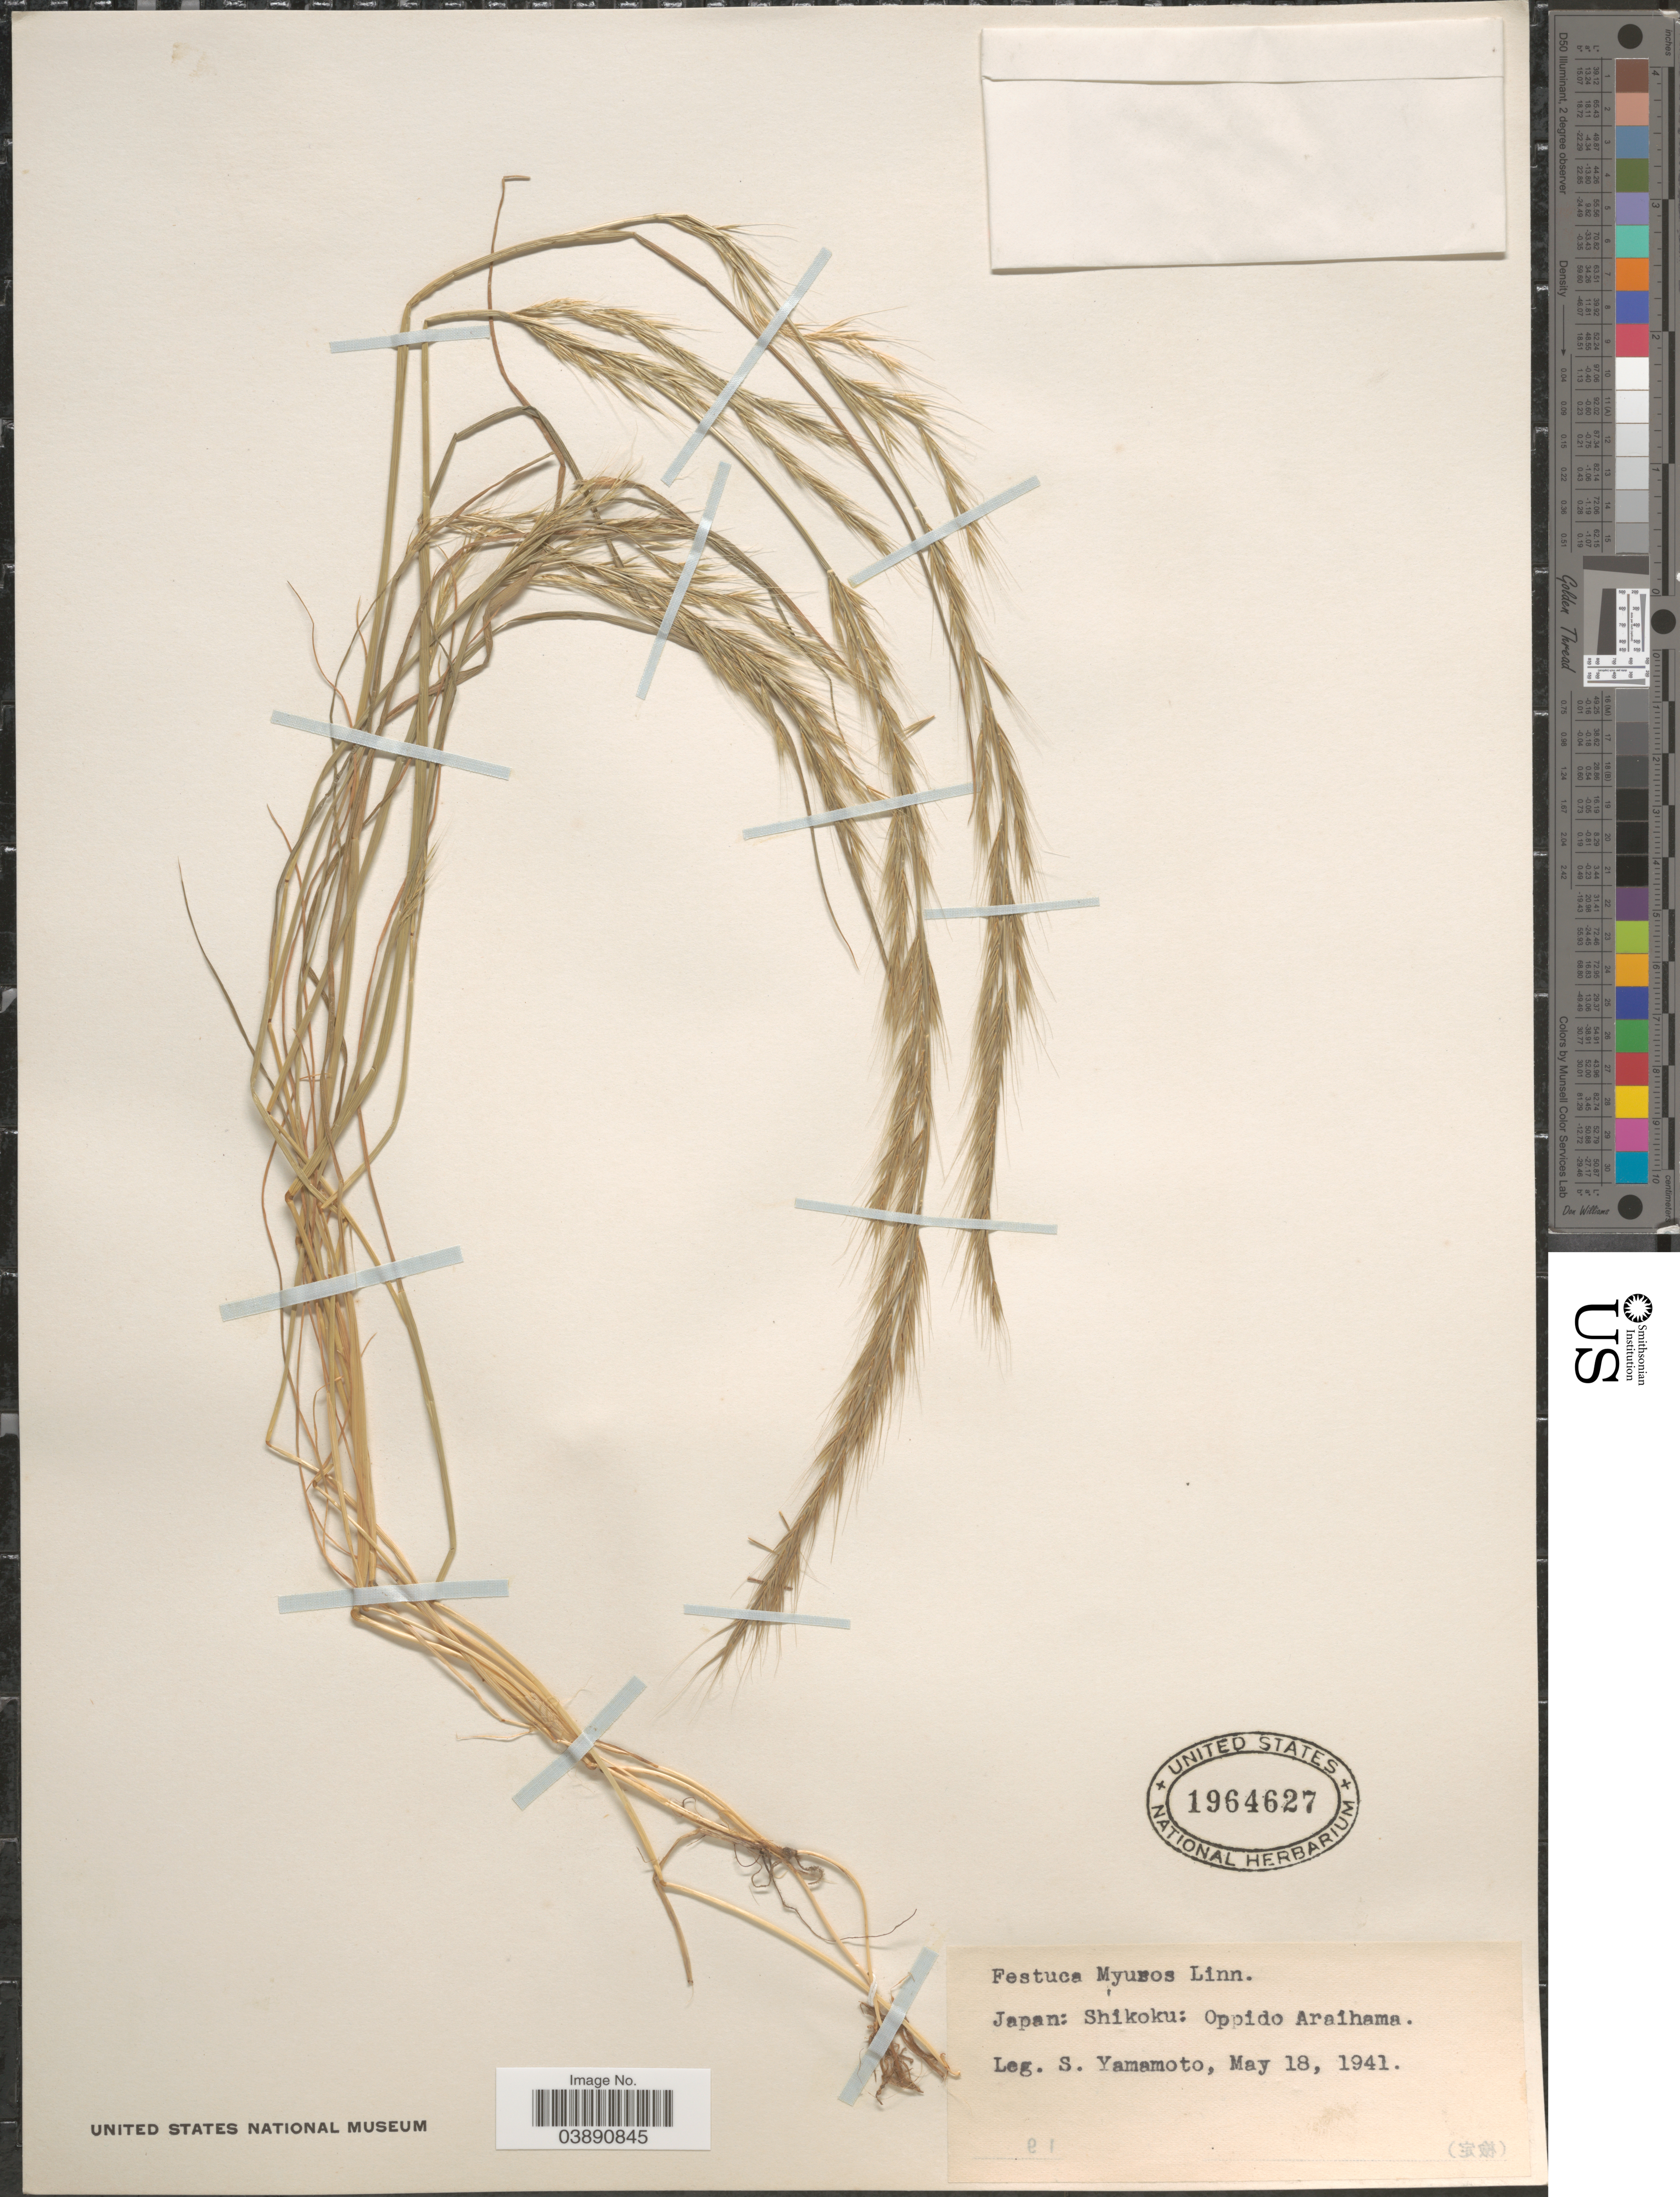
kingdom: Plantae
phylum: Tracheophyta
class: Liliopsida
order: Poales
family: Poaceae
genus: Festuca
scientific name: Festuca myuros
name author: L.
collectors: S. Yamamoto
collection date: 1941-05-18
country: Japan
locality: Shikoku: Oppido Araihama.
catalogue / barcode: US 1964627